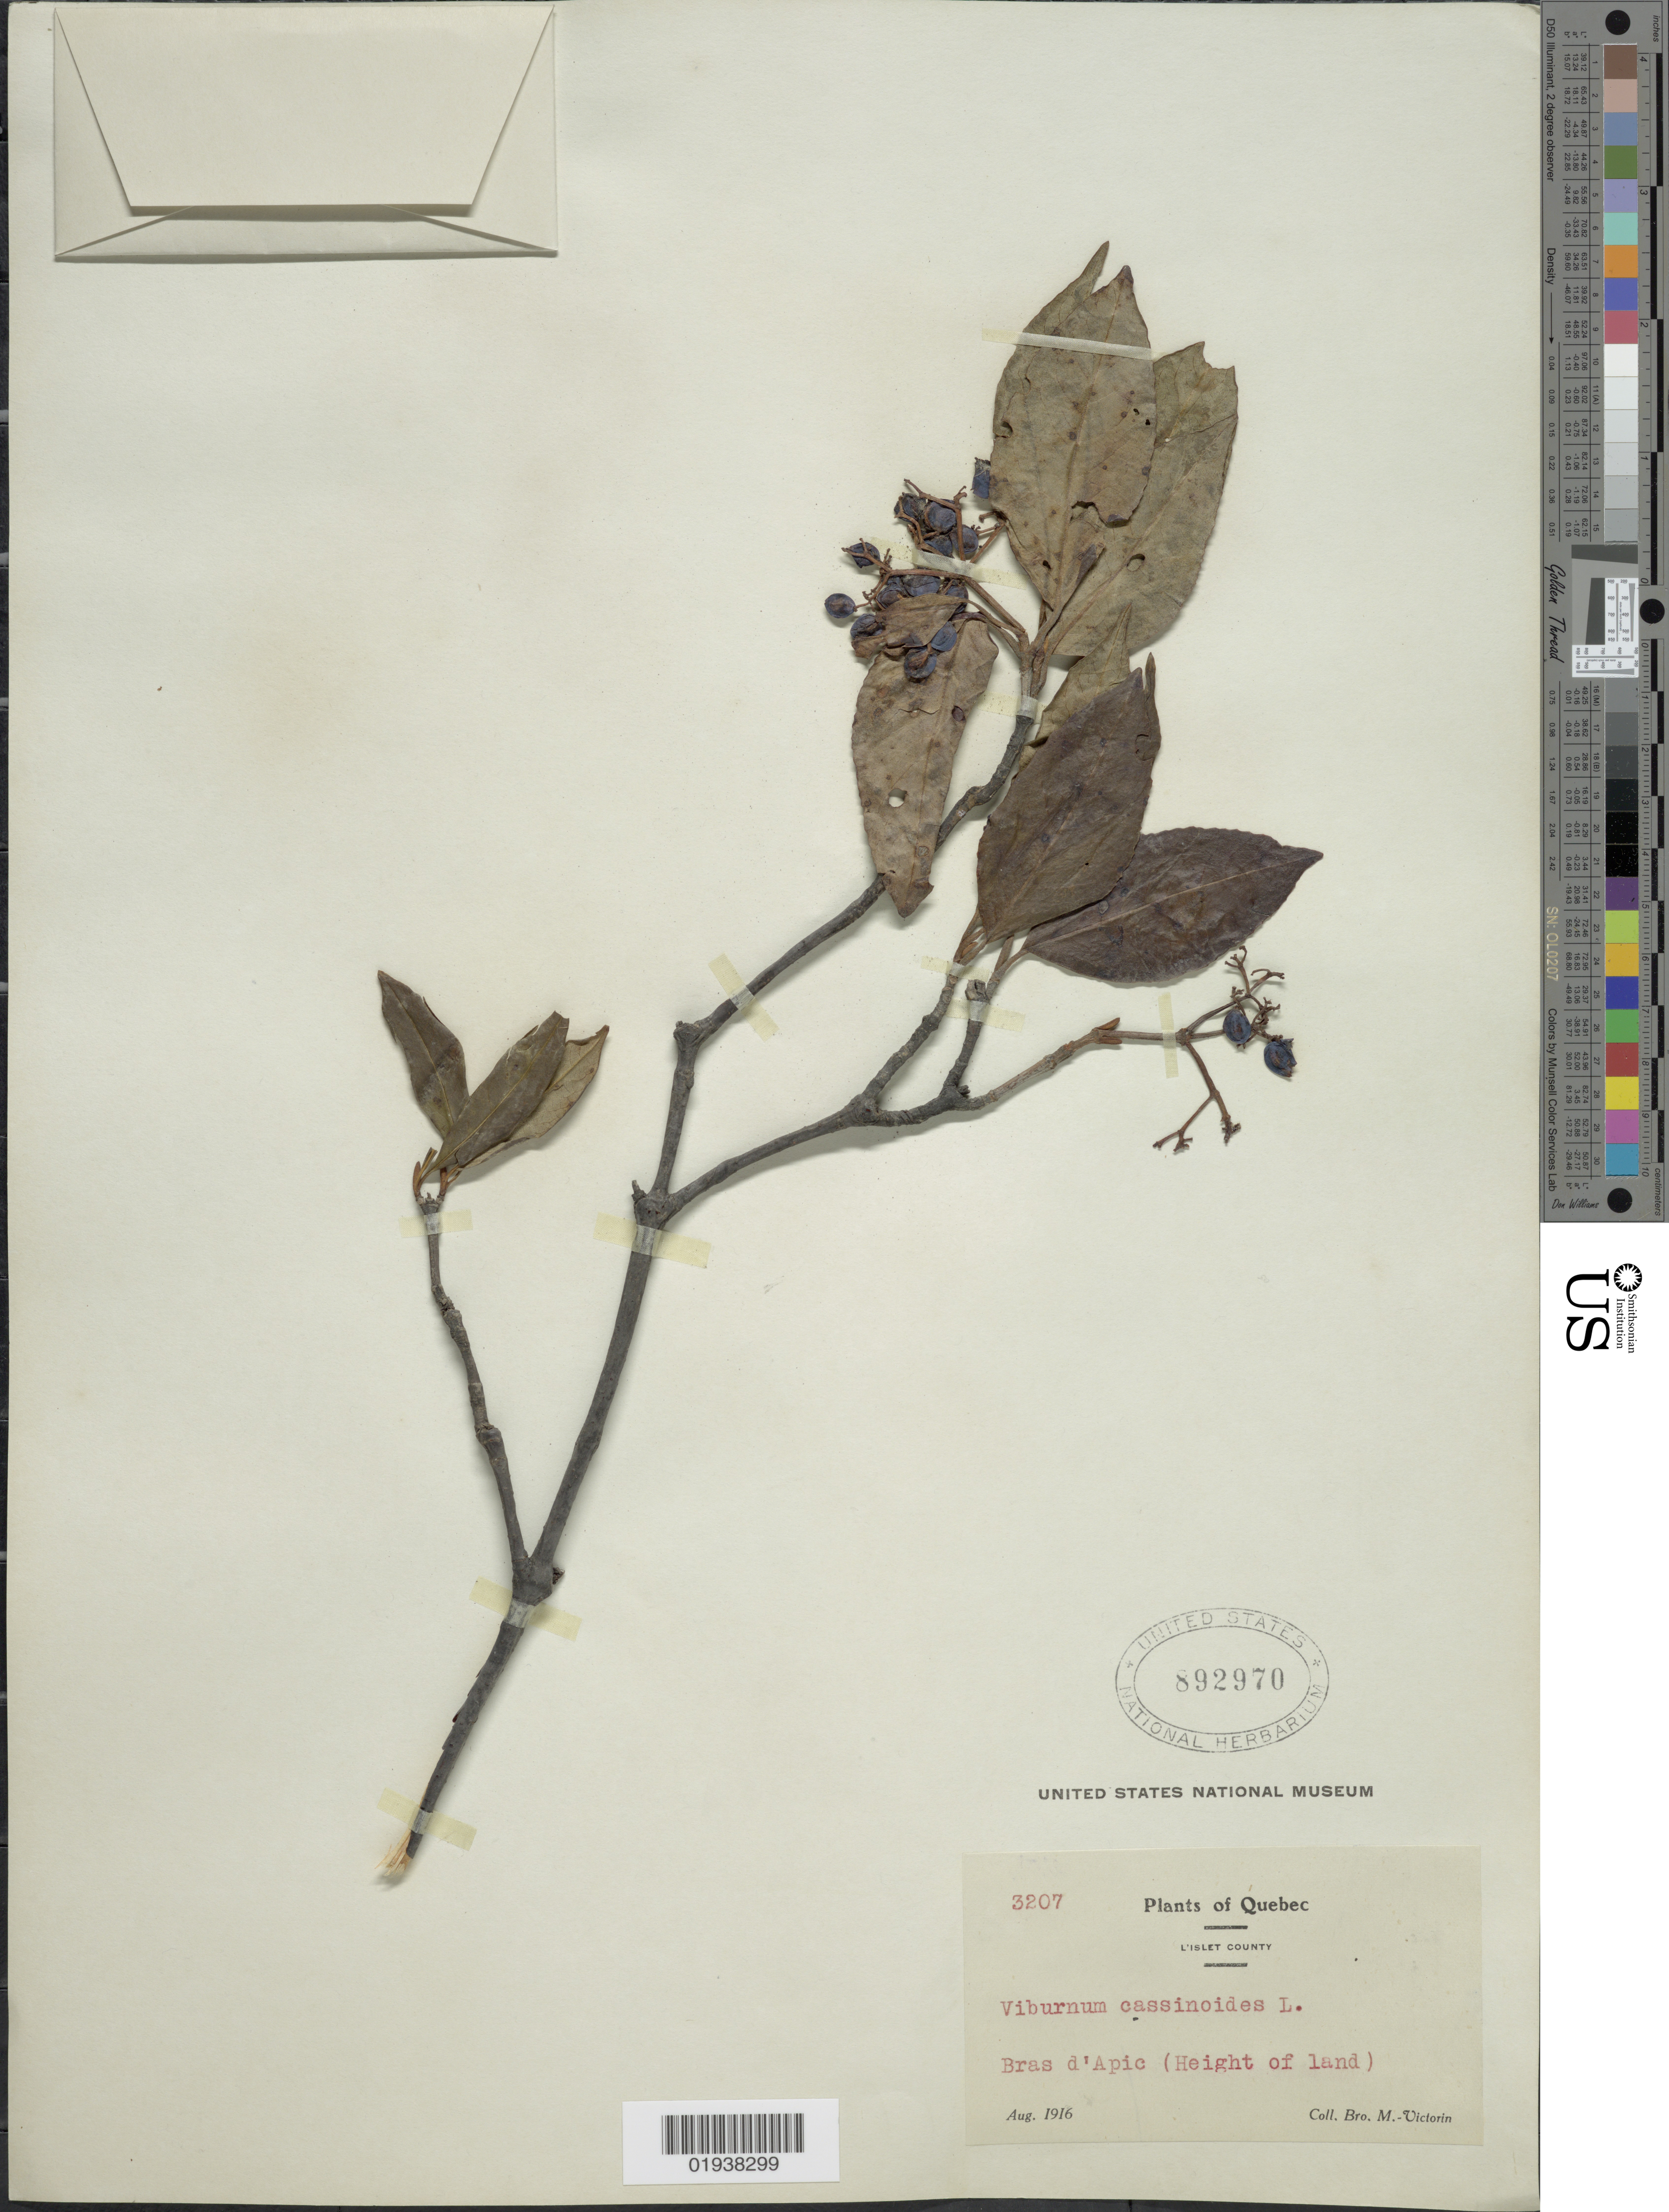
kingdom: Plantae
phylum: Tracheophyta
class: Magnoliopsida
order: Dipsacales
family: Viburnaceae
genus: Viburnum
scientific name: Viburnum cassinoides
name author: L.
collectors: Fr. Marie-Victorin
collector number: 3207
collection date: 1916-08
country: Canada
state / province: Quebec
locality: L'islet. Bras d'Apic (Height of land).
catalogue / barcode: US 892970